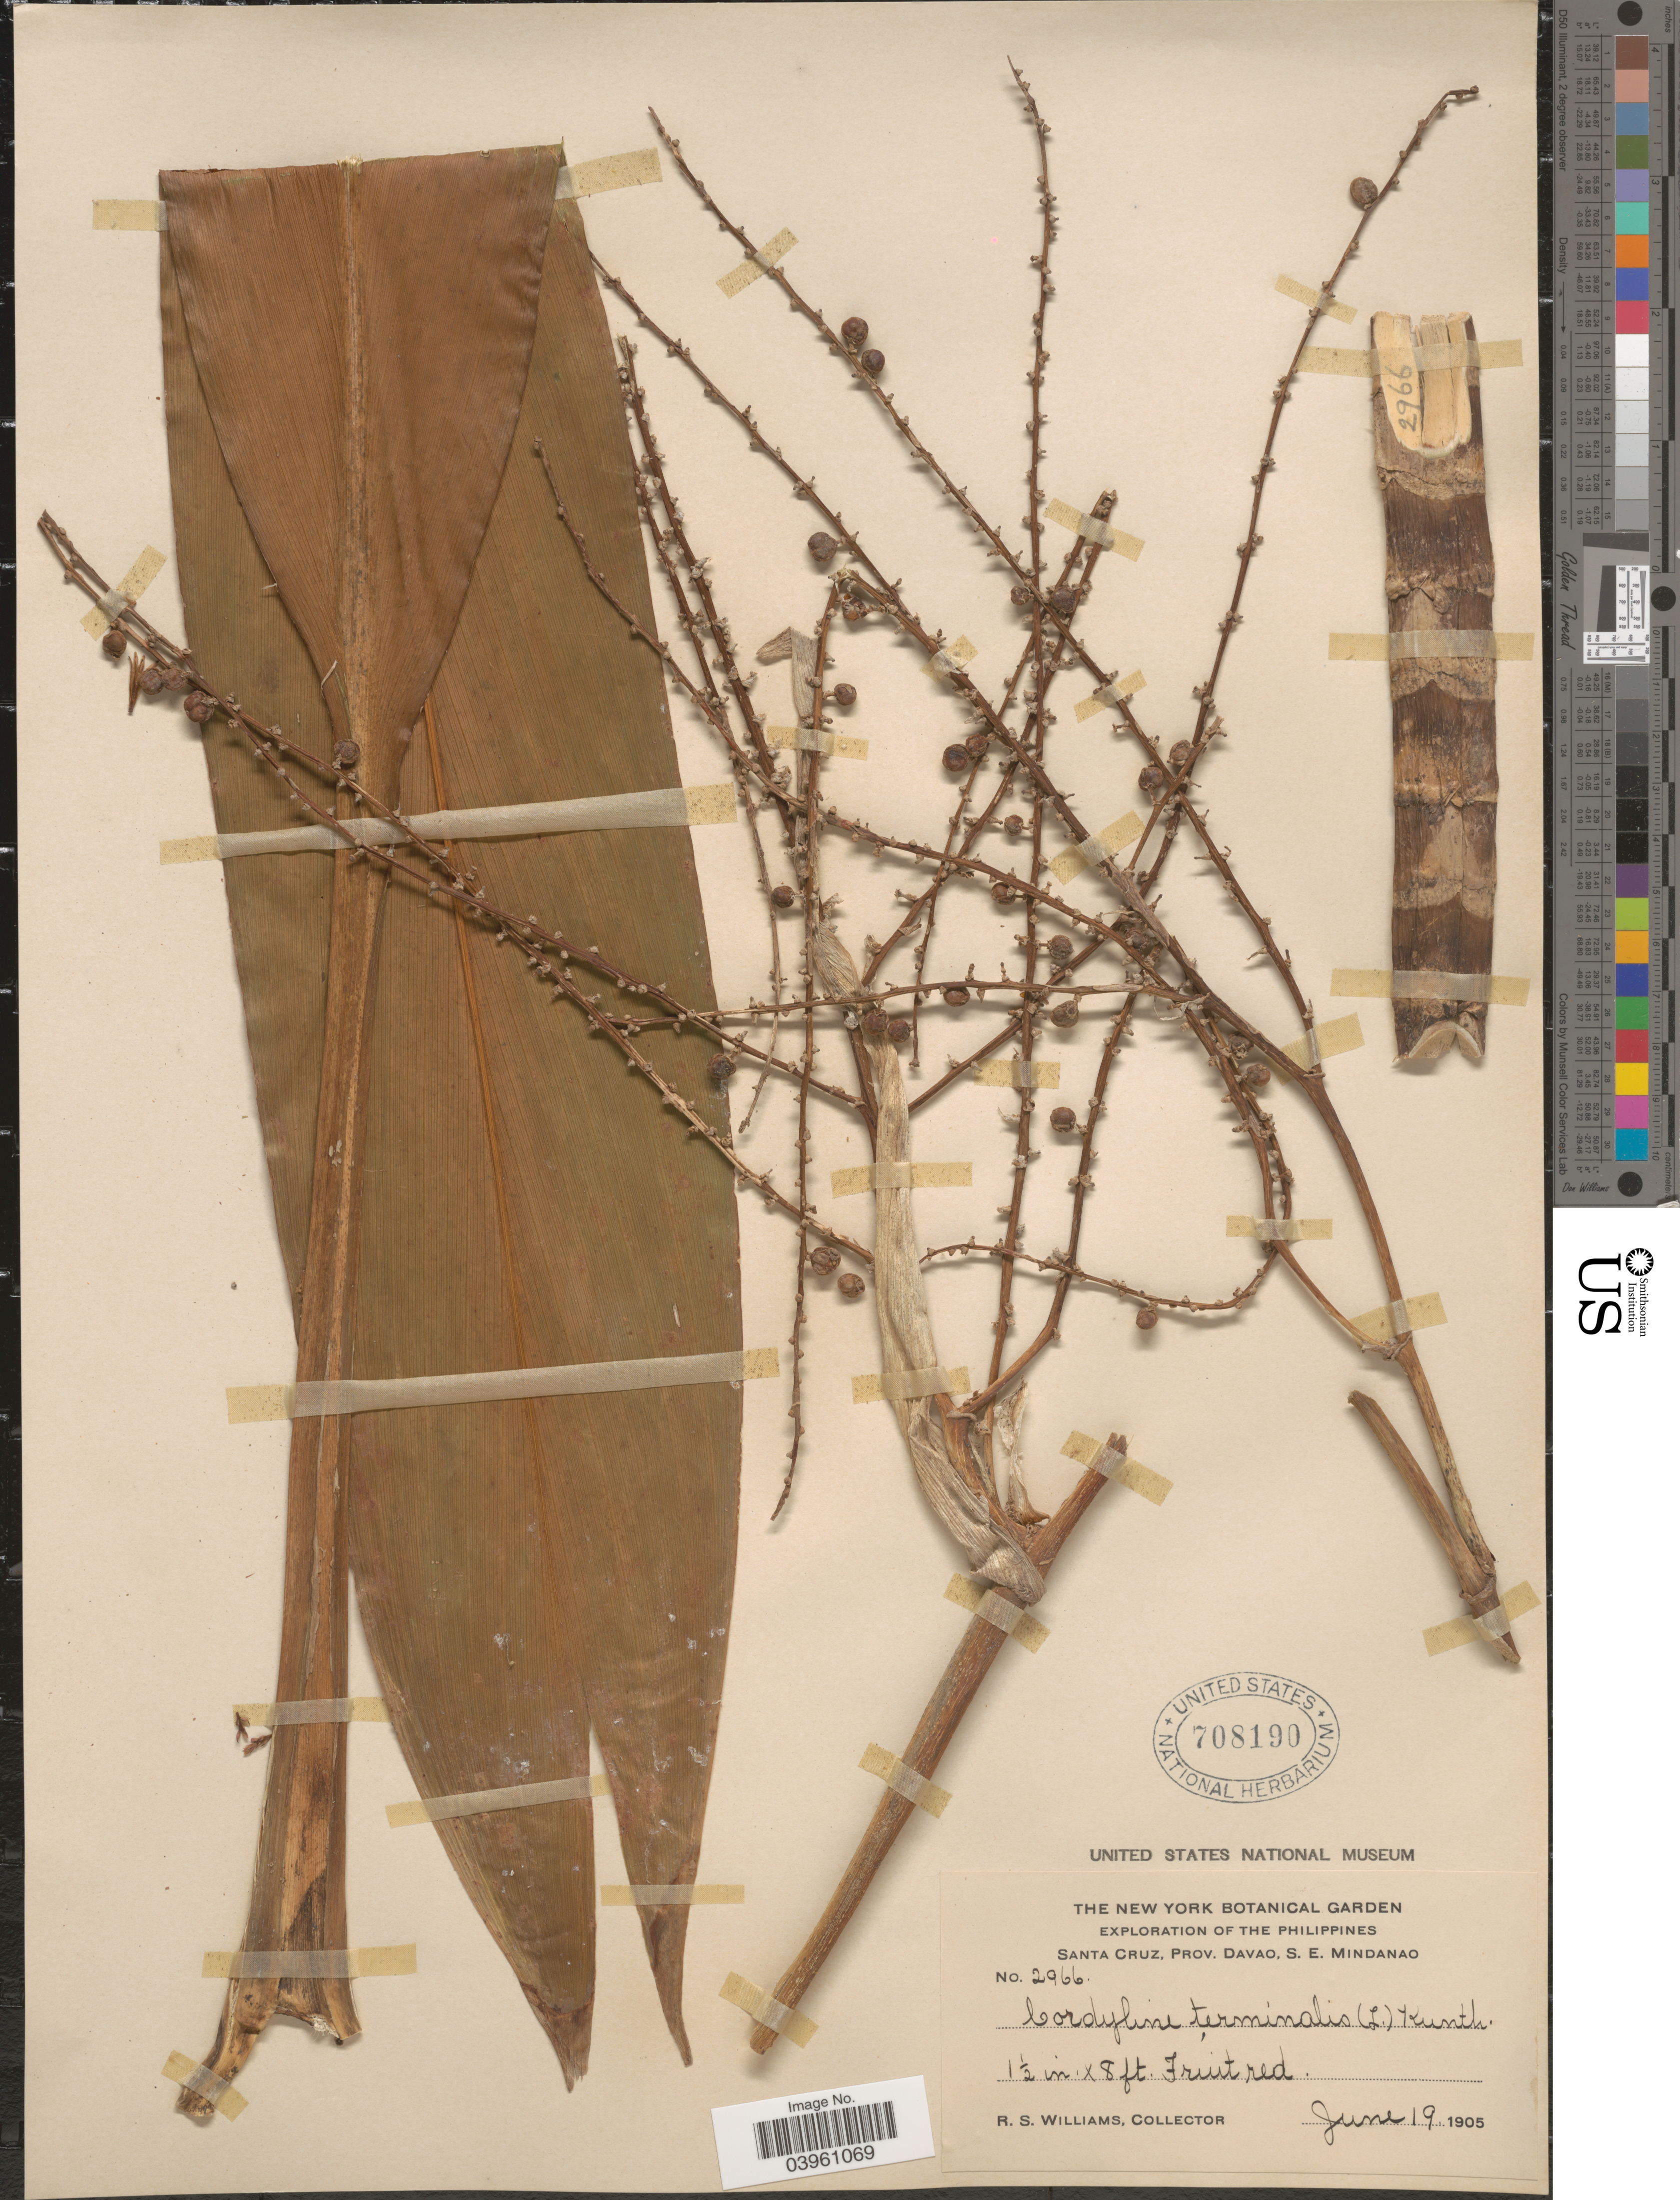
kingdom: Plantae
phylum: Tracheophyta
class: Liliopsida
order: Asparagales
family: Asparagaceae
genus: Taetsia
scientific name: Taetsia terminalis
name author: W. Wight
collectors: R. S. Williams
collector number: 2966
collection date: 1905-06-19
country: Philippines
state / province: Davao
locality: Santa Cruz, S. E. Mindanao.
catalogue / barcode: US 708190